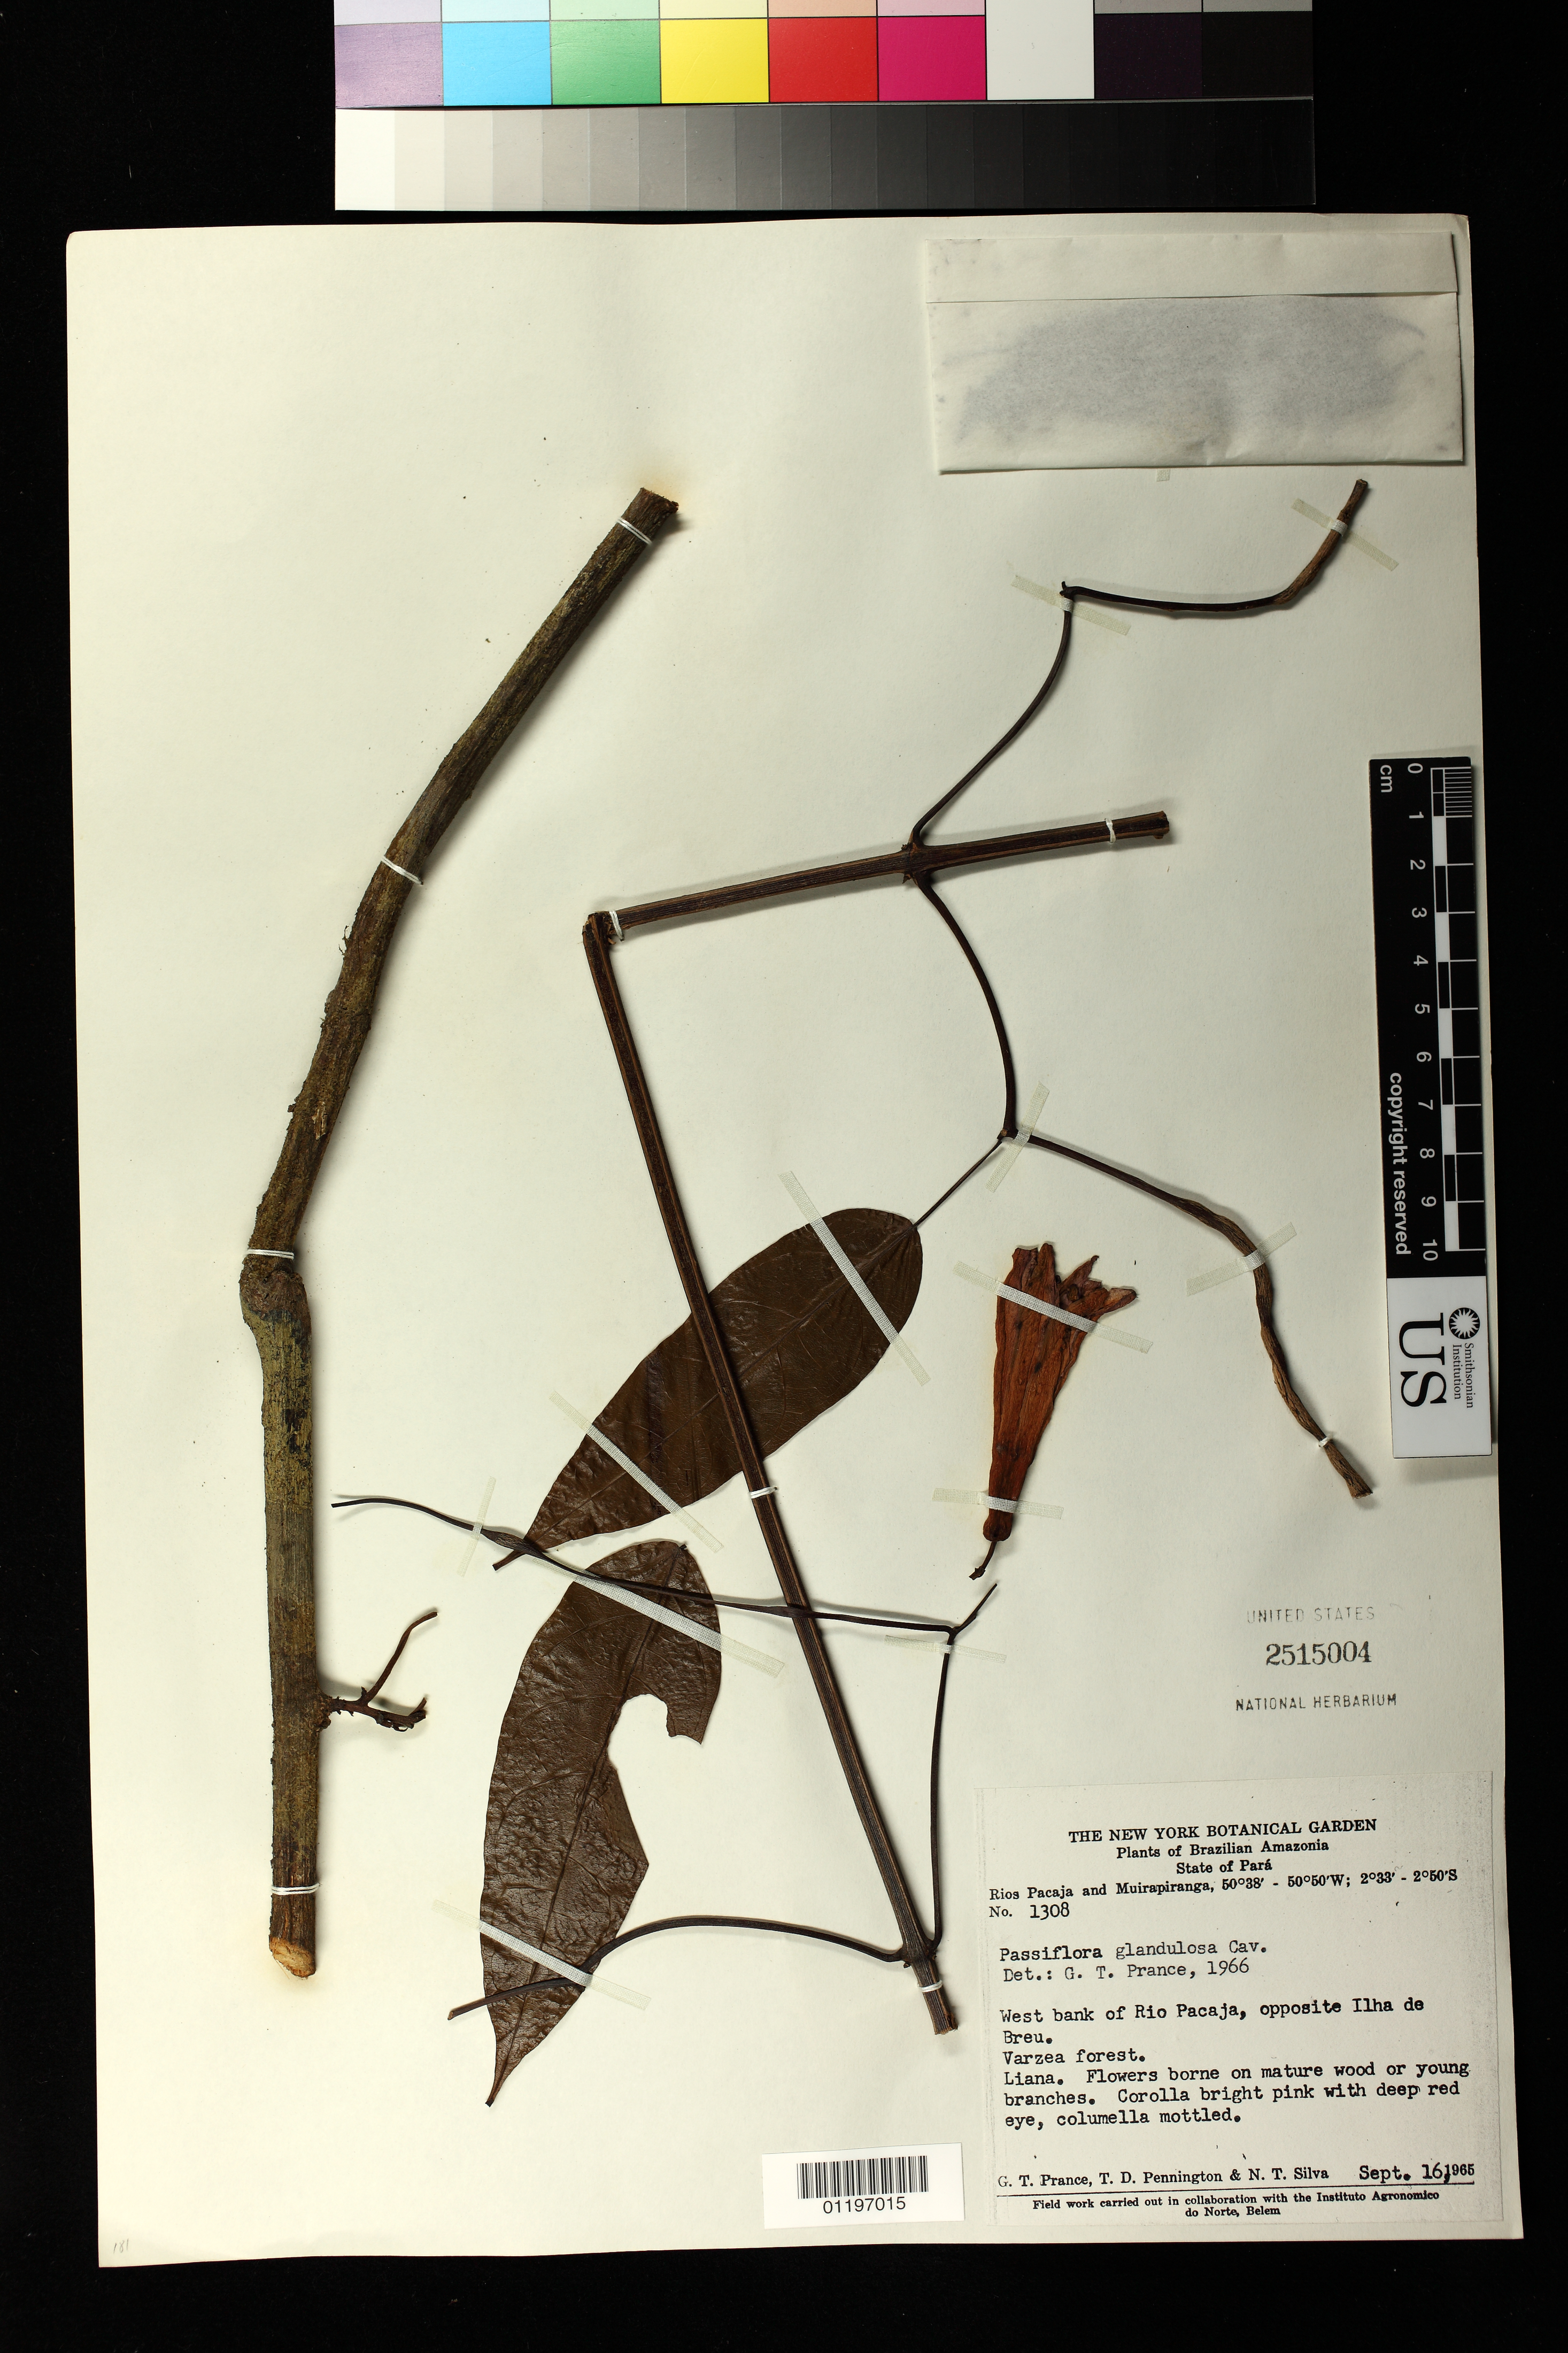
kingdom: Plantae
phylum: Tracheophyta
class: Magnoliopsida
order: Malpighiales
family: Passifloraceae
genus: Passiflora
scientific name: Passiflora glandulosa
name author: Cav.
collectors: G. T. Prance & T. D. Pennington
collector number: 1308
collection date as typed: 16 Sep 1965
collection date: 1965-09-16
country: Brazil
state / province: Pará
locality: State of Pará: Rios Pacaja and Muirapiranga. West bank of Rio Pacaja, opposite Ilha de Breu. Varzea forest.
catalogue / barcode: US 2515004